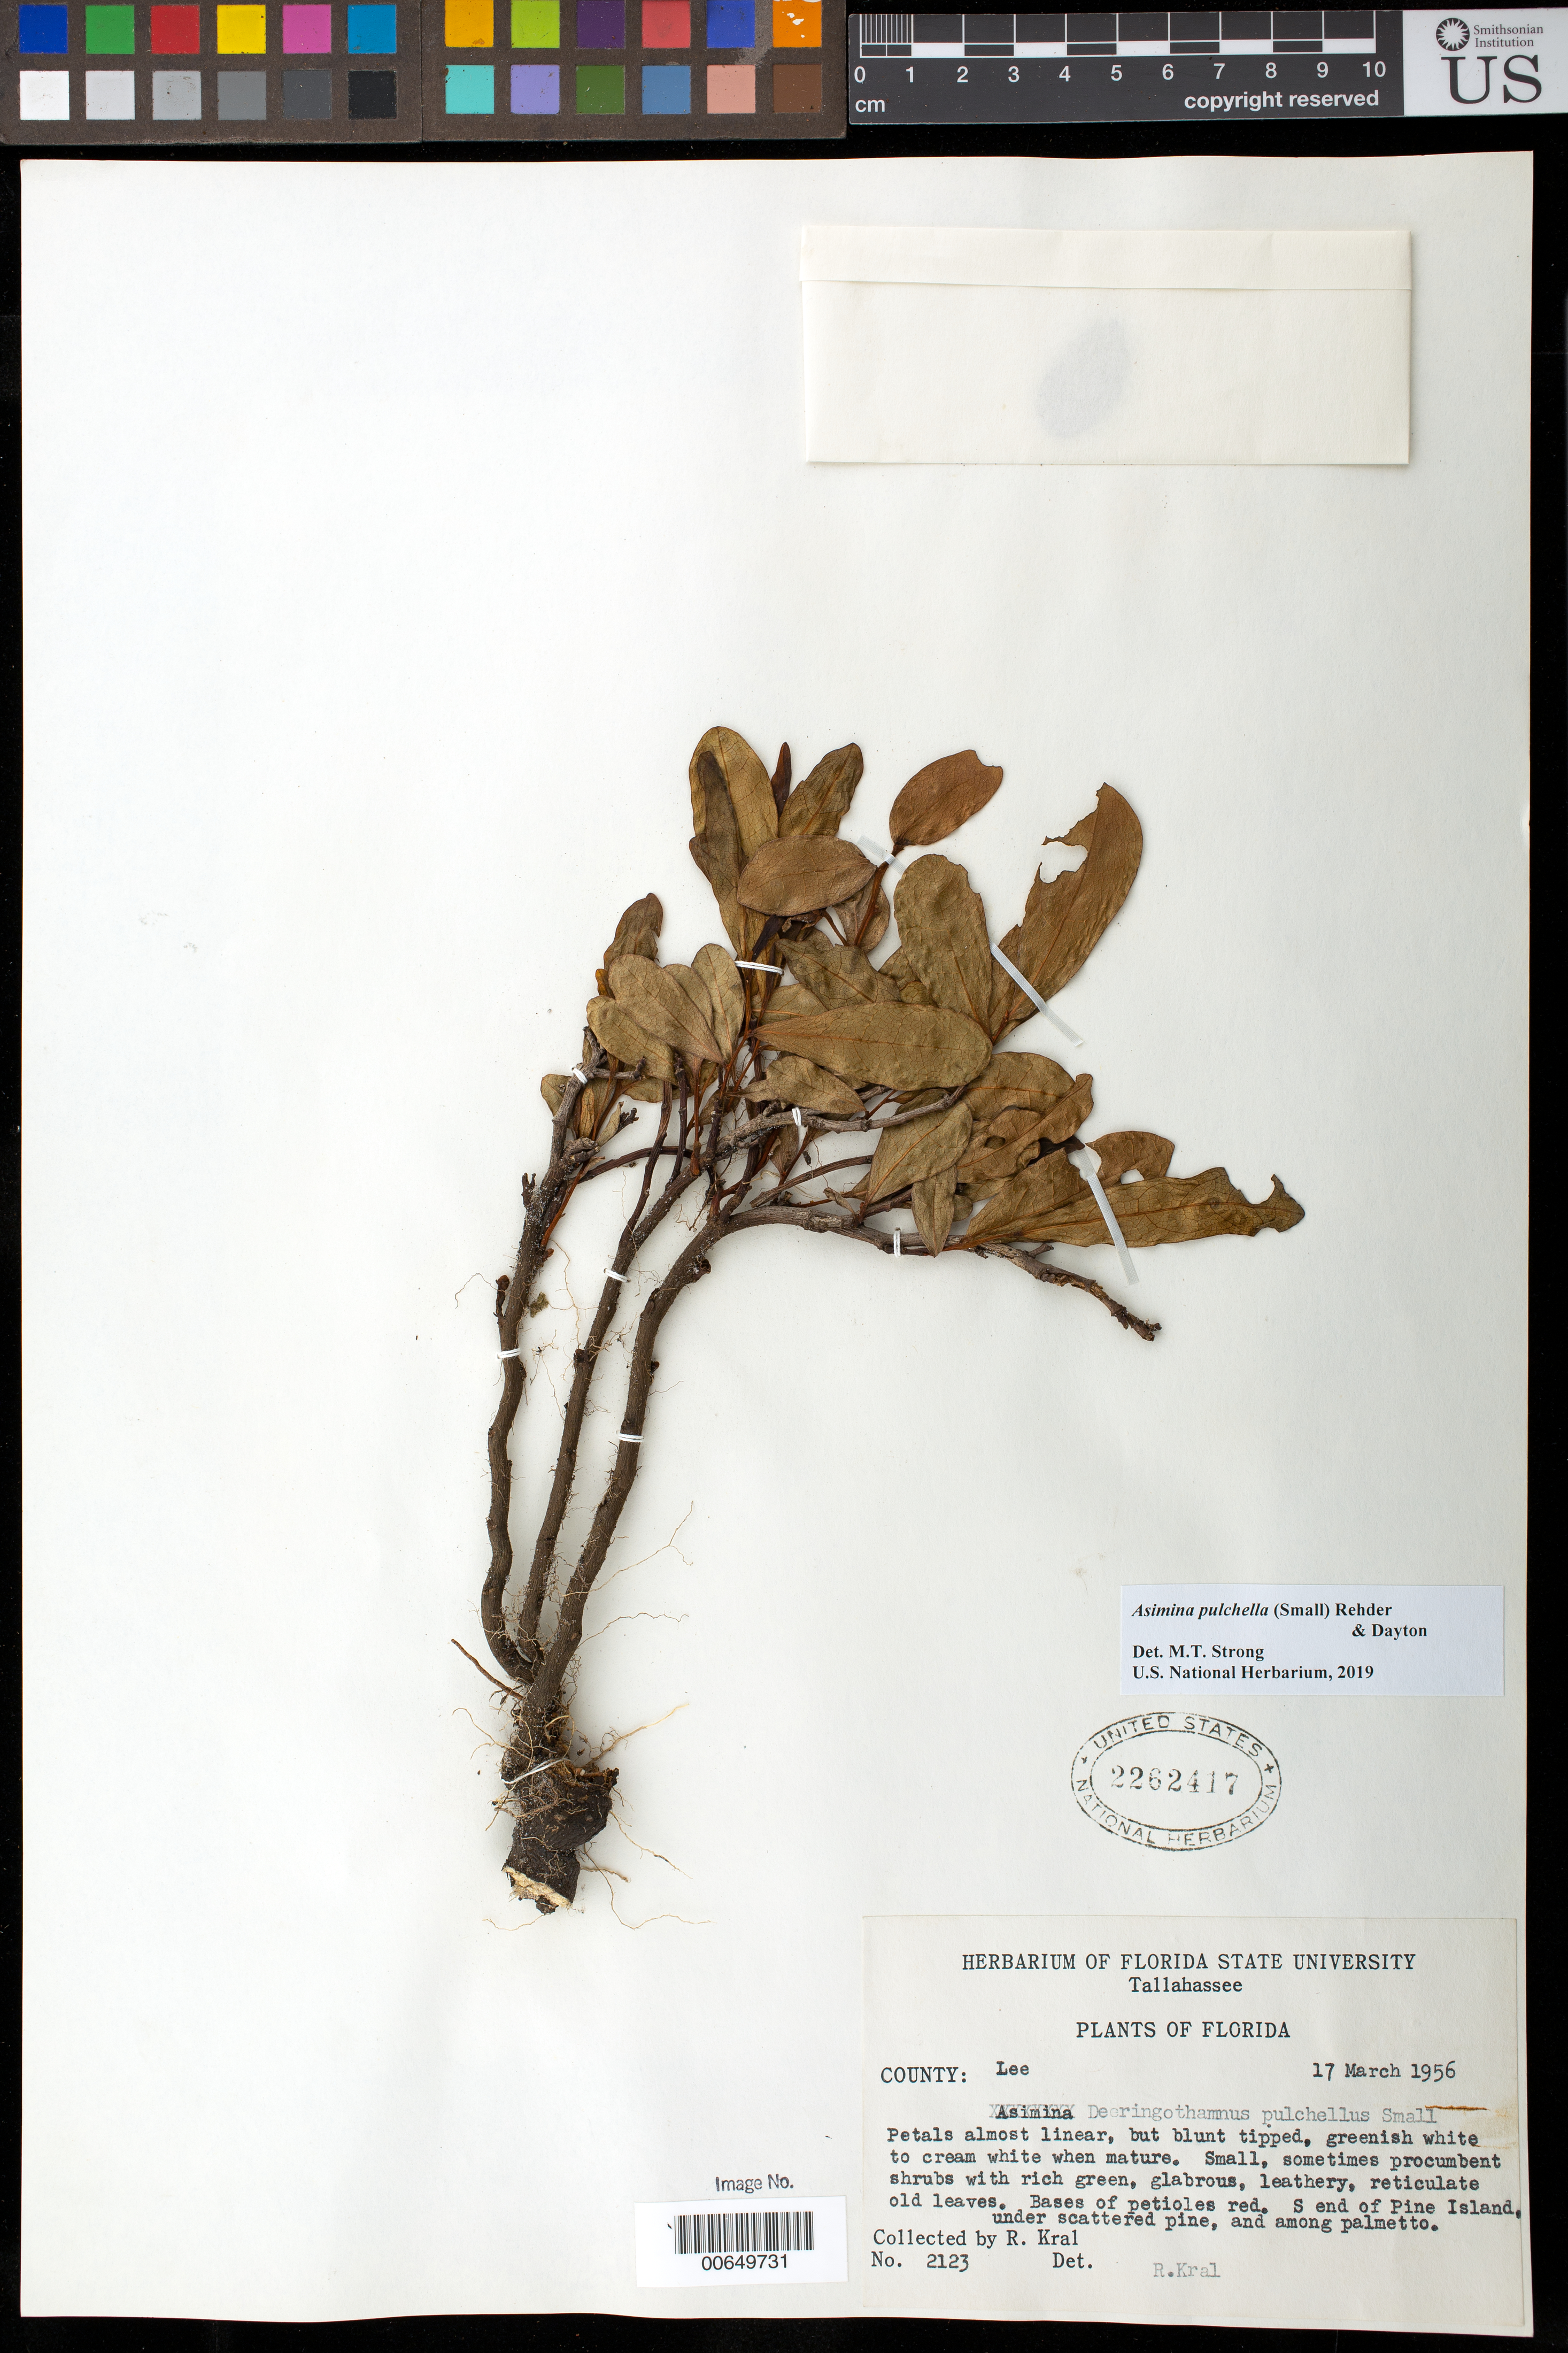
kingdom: Plantae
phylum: Tracheophyta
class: Magnoliopsida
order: Magnoliales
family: Annonaceae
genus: Asimina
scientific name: Asimina pulchella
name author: (Small) Rehder & Dayton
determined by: Strong, Mark T., (BOT), Smithsonian Institution - National Museum of Natural History (UNITED STATES)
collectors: R. Kral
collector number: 2123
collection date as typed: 17 Mar 1956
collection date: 1956-03-17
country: United States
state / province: Florida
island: Pine Island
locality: S end of island.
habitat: Under scattered pine, and among palms.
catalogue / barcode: US 2262417